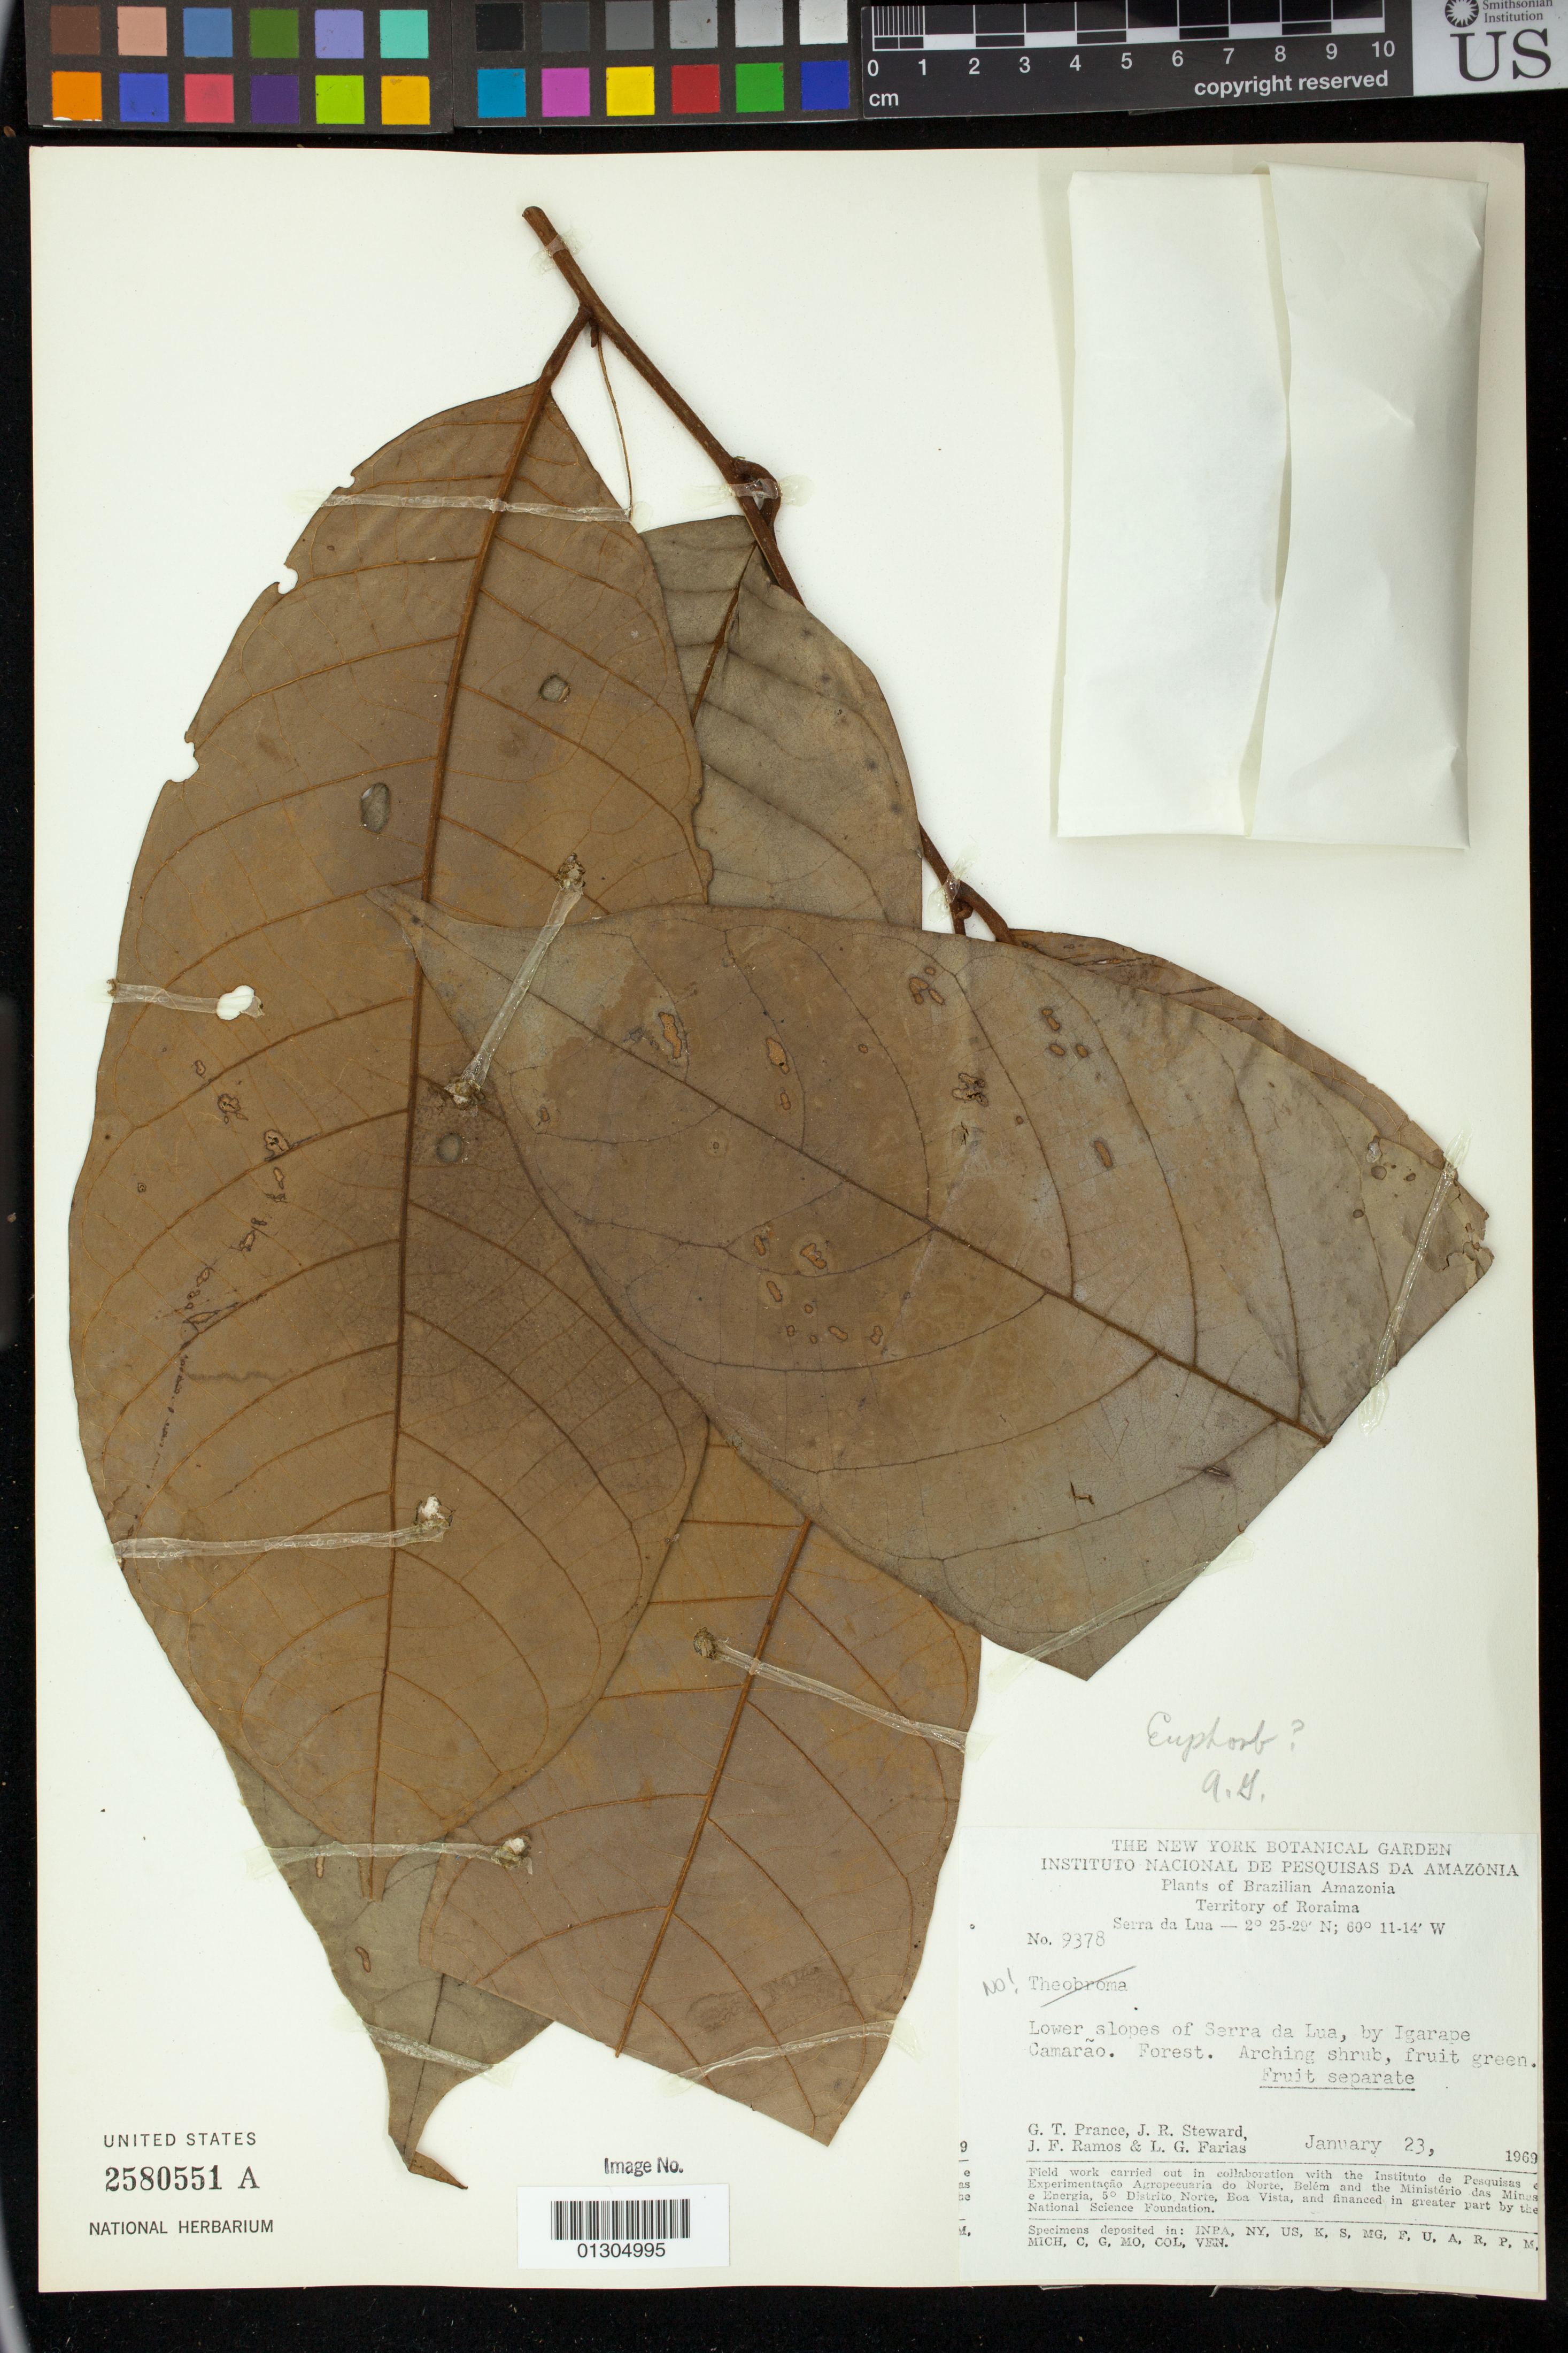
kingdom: Plantae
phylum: Tracheophyta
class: Magnoliopsida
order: Magnoliales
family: Annonaceae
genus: Annona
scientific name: Annona sp.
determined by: Londoño-Echeverri, Y.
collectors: G. T. Prance, J. R. Steward, J. F. Ramos & L. G. Farias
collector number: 9378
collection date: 1969-01-23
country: Brazil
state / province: Roraima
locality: Serra da Lua. Lower slopes of Serra da Lua, by Igarape Camarao.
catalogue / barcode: US 2580551A